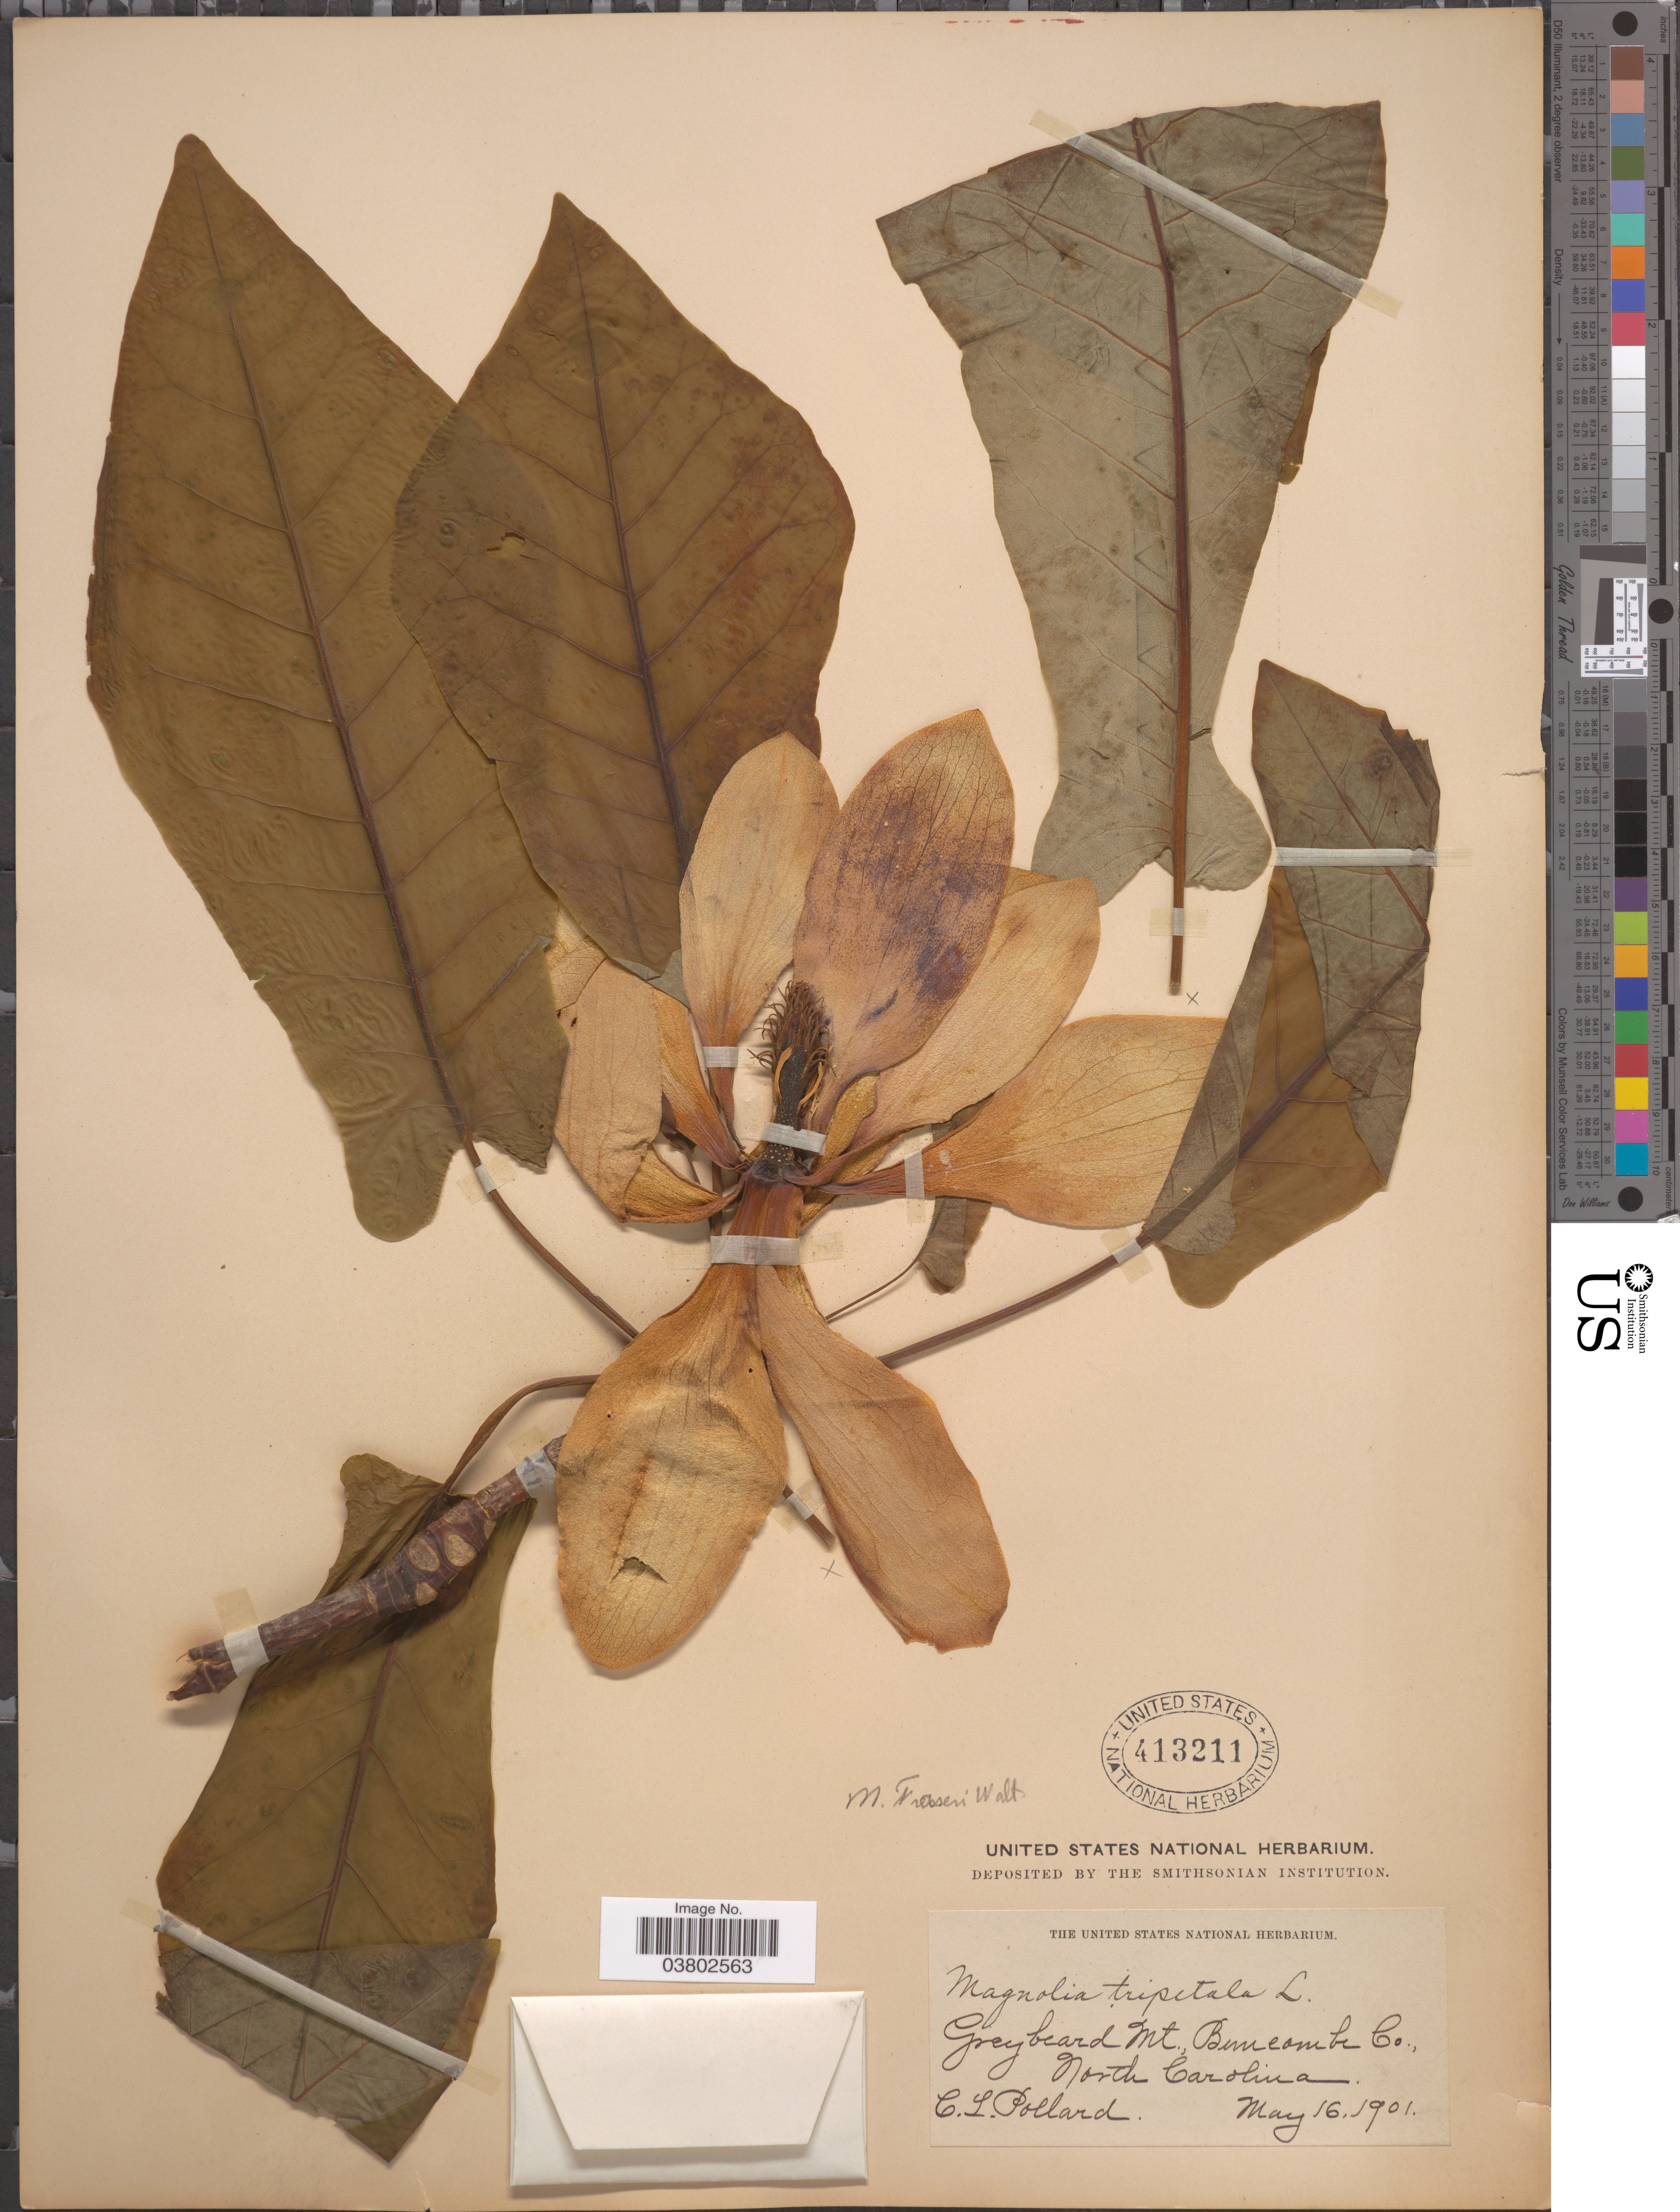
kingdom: Plantae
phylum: Tracheophyta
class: Magnoliopsida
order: Magnoliales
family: Magnoliaceae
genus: Magnolia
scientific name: Magnolia fraseri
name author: Walter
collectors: C. L. Pollard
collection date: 1901-05-16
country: United States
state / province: North Carolina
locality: Greybeard Mt., Buncombe Co.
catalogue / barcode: US 413211